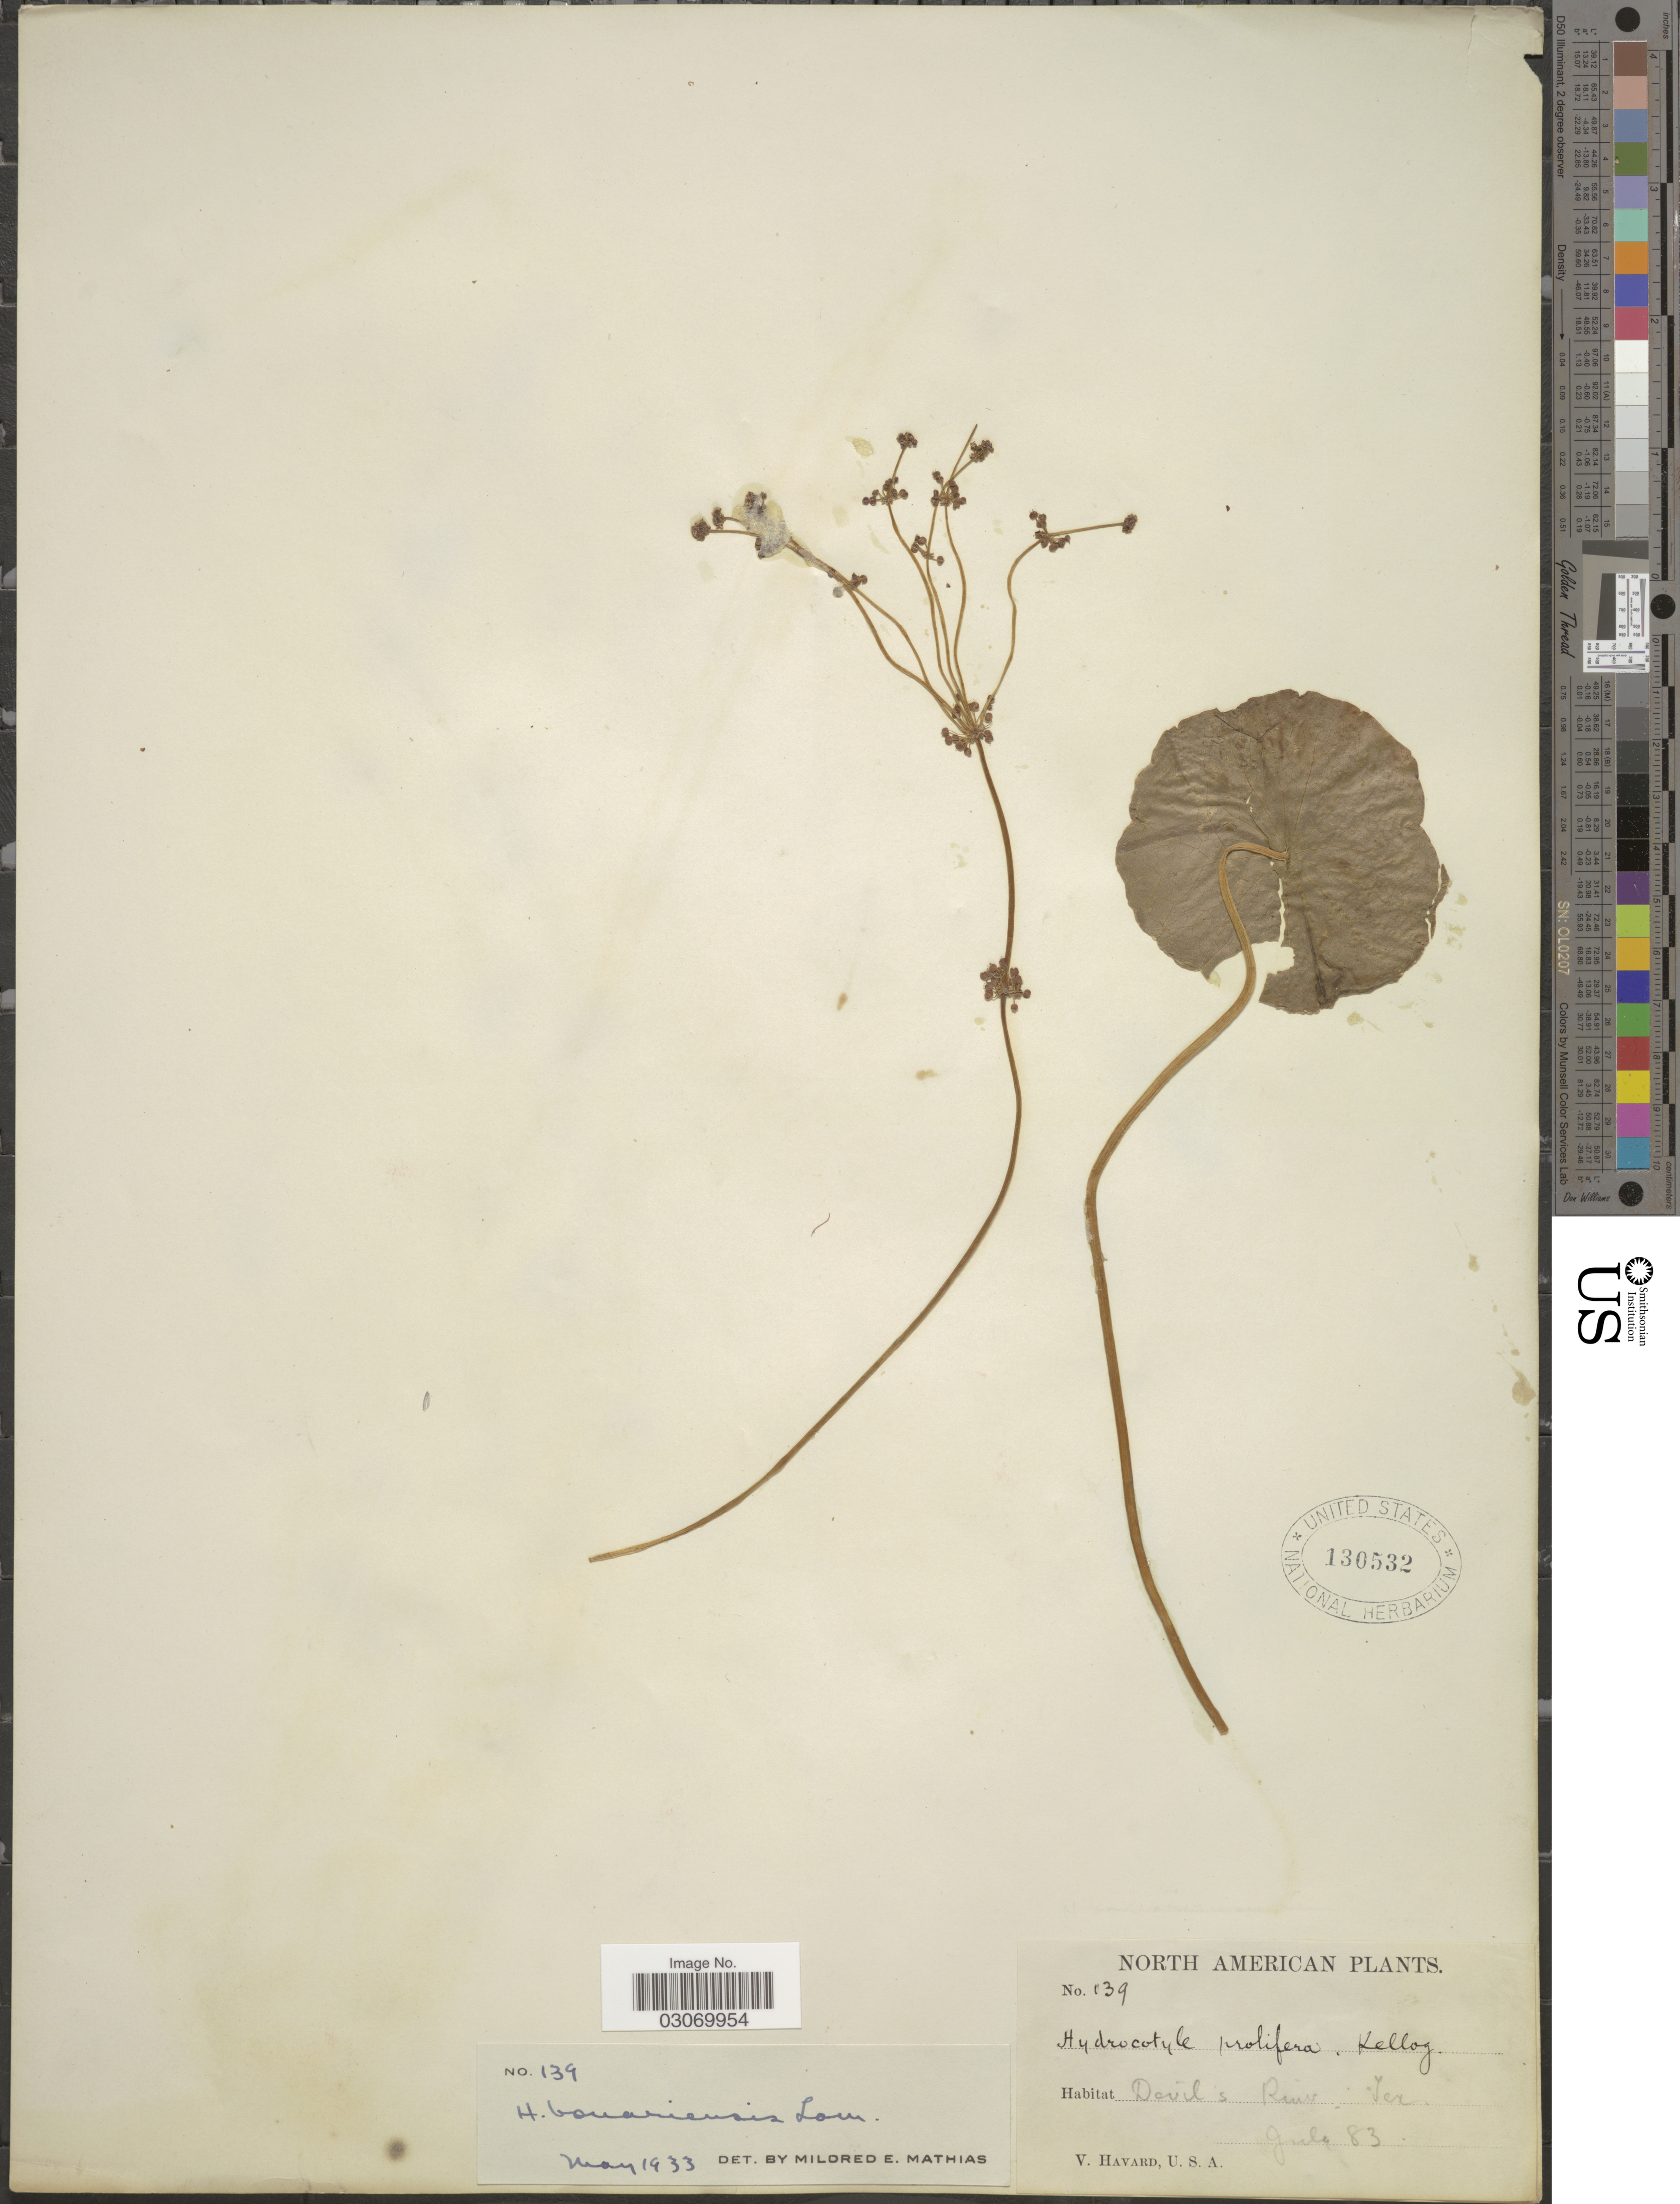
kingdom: Plantae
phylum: Tracheophyta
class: Magnoliopsida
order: Apiales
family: Araliaceae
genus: Hydrocotyle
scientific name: Hydrocotyle bonariensis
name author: Lam.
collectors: V. Havard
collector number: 139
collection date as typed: Transcribed d/m/y: /7/83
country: United States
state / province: Texas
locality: Devil's River.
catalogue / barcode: US 130532